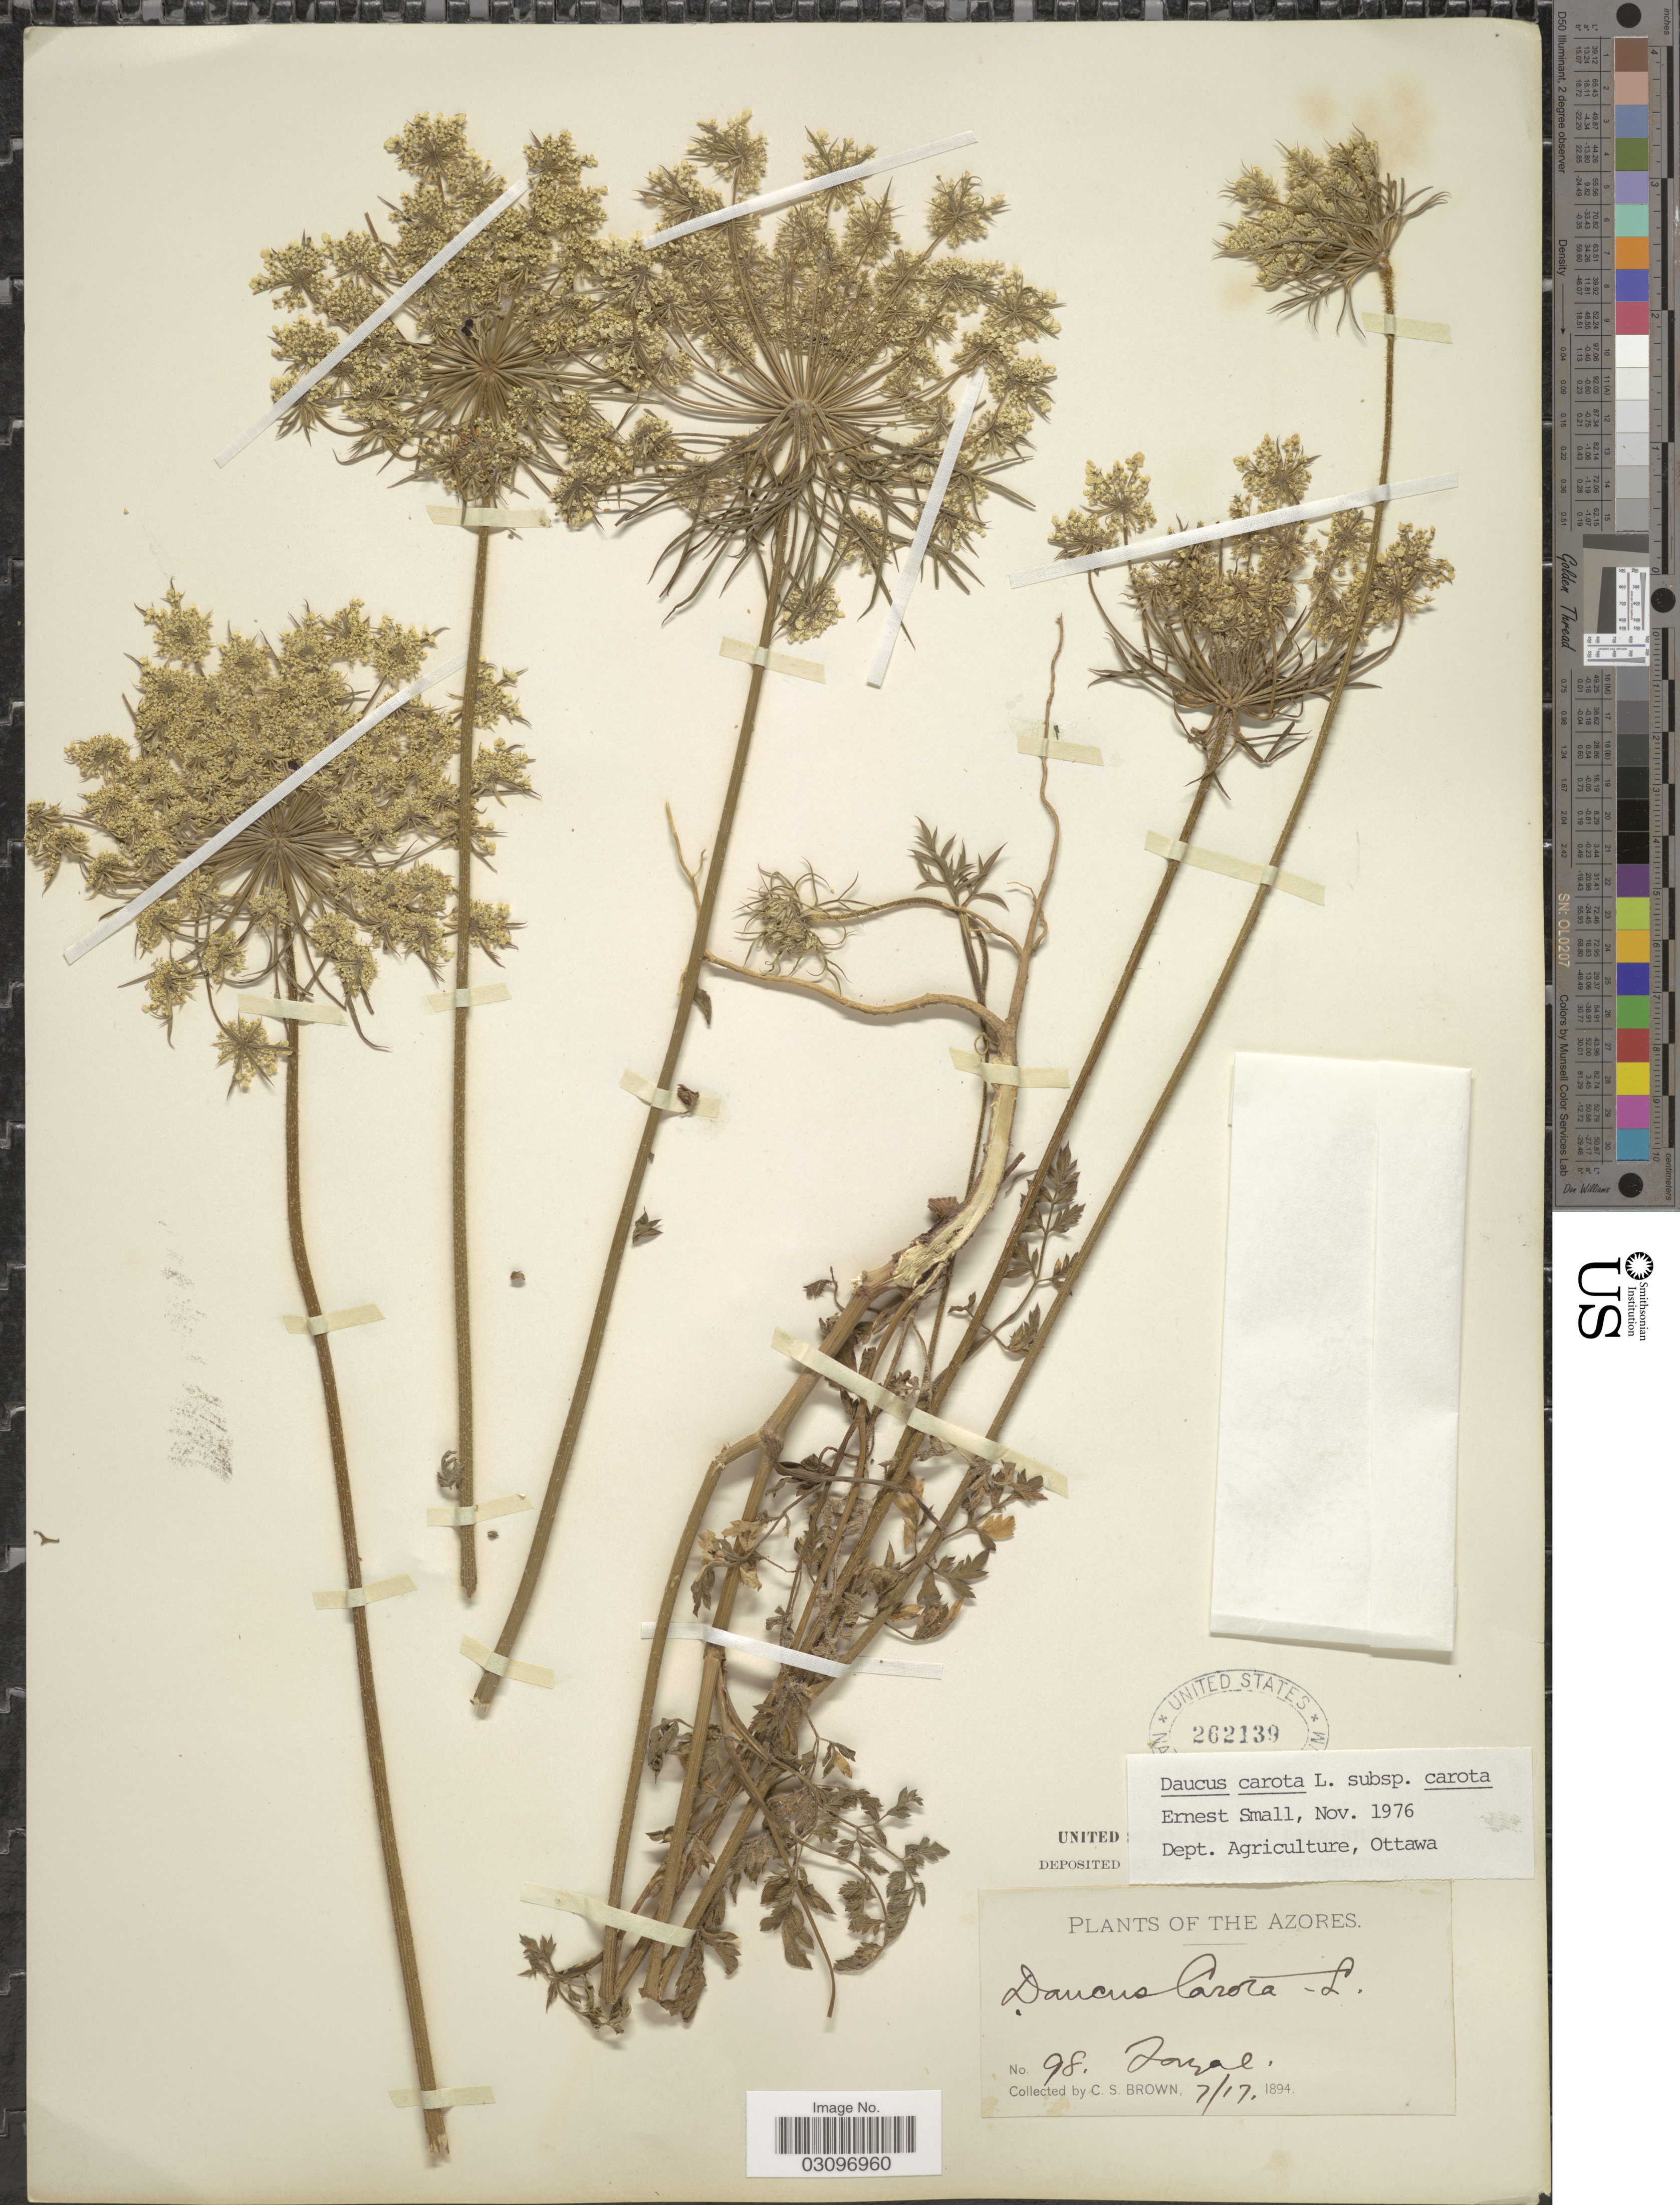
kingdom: Plantae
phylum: Tracheophyta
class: Magnoliopsida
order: Apiales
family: Apiaceae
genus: Daucus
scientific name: Daucus carota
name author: L.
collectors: C. S. Brown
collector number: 98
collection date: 1894-07-17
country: Portugal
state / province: Azores (Aut. Reg.)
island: Faial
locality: Fayal.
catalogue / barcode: US 262139